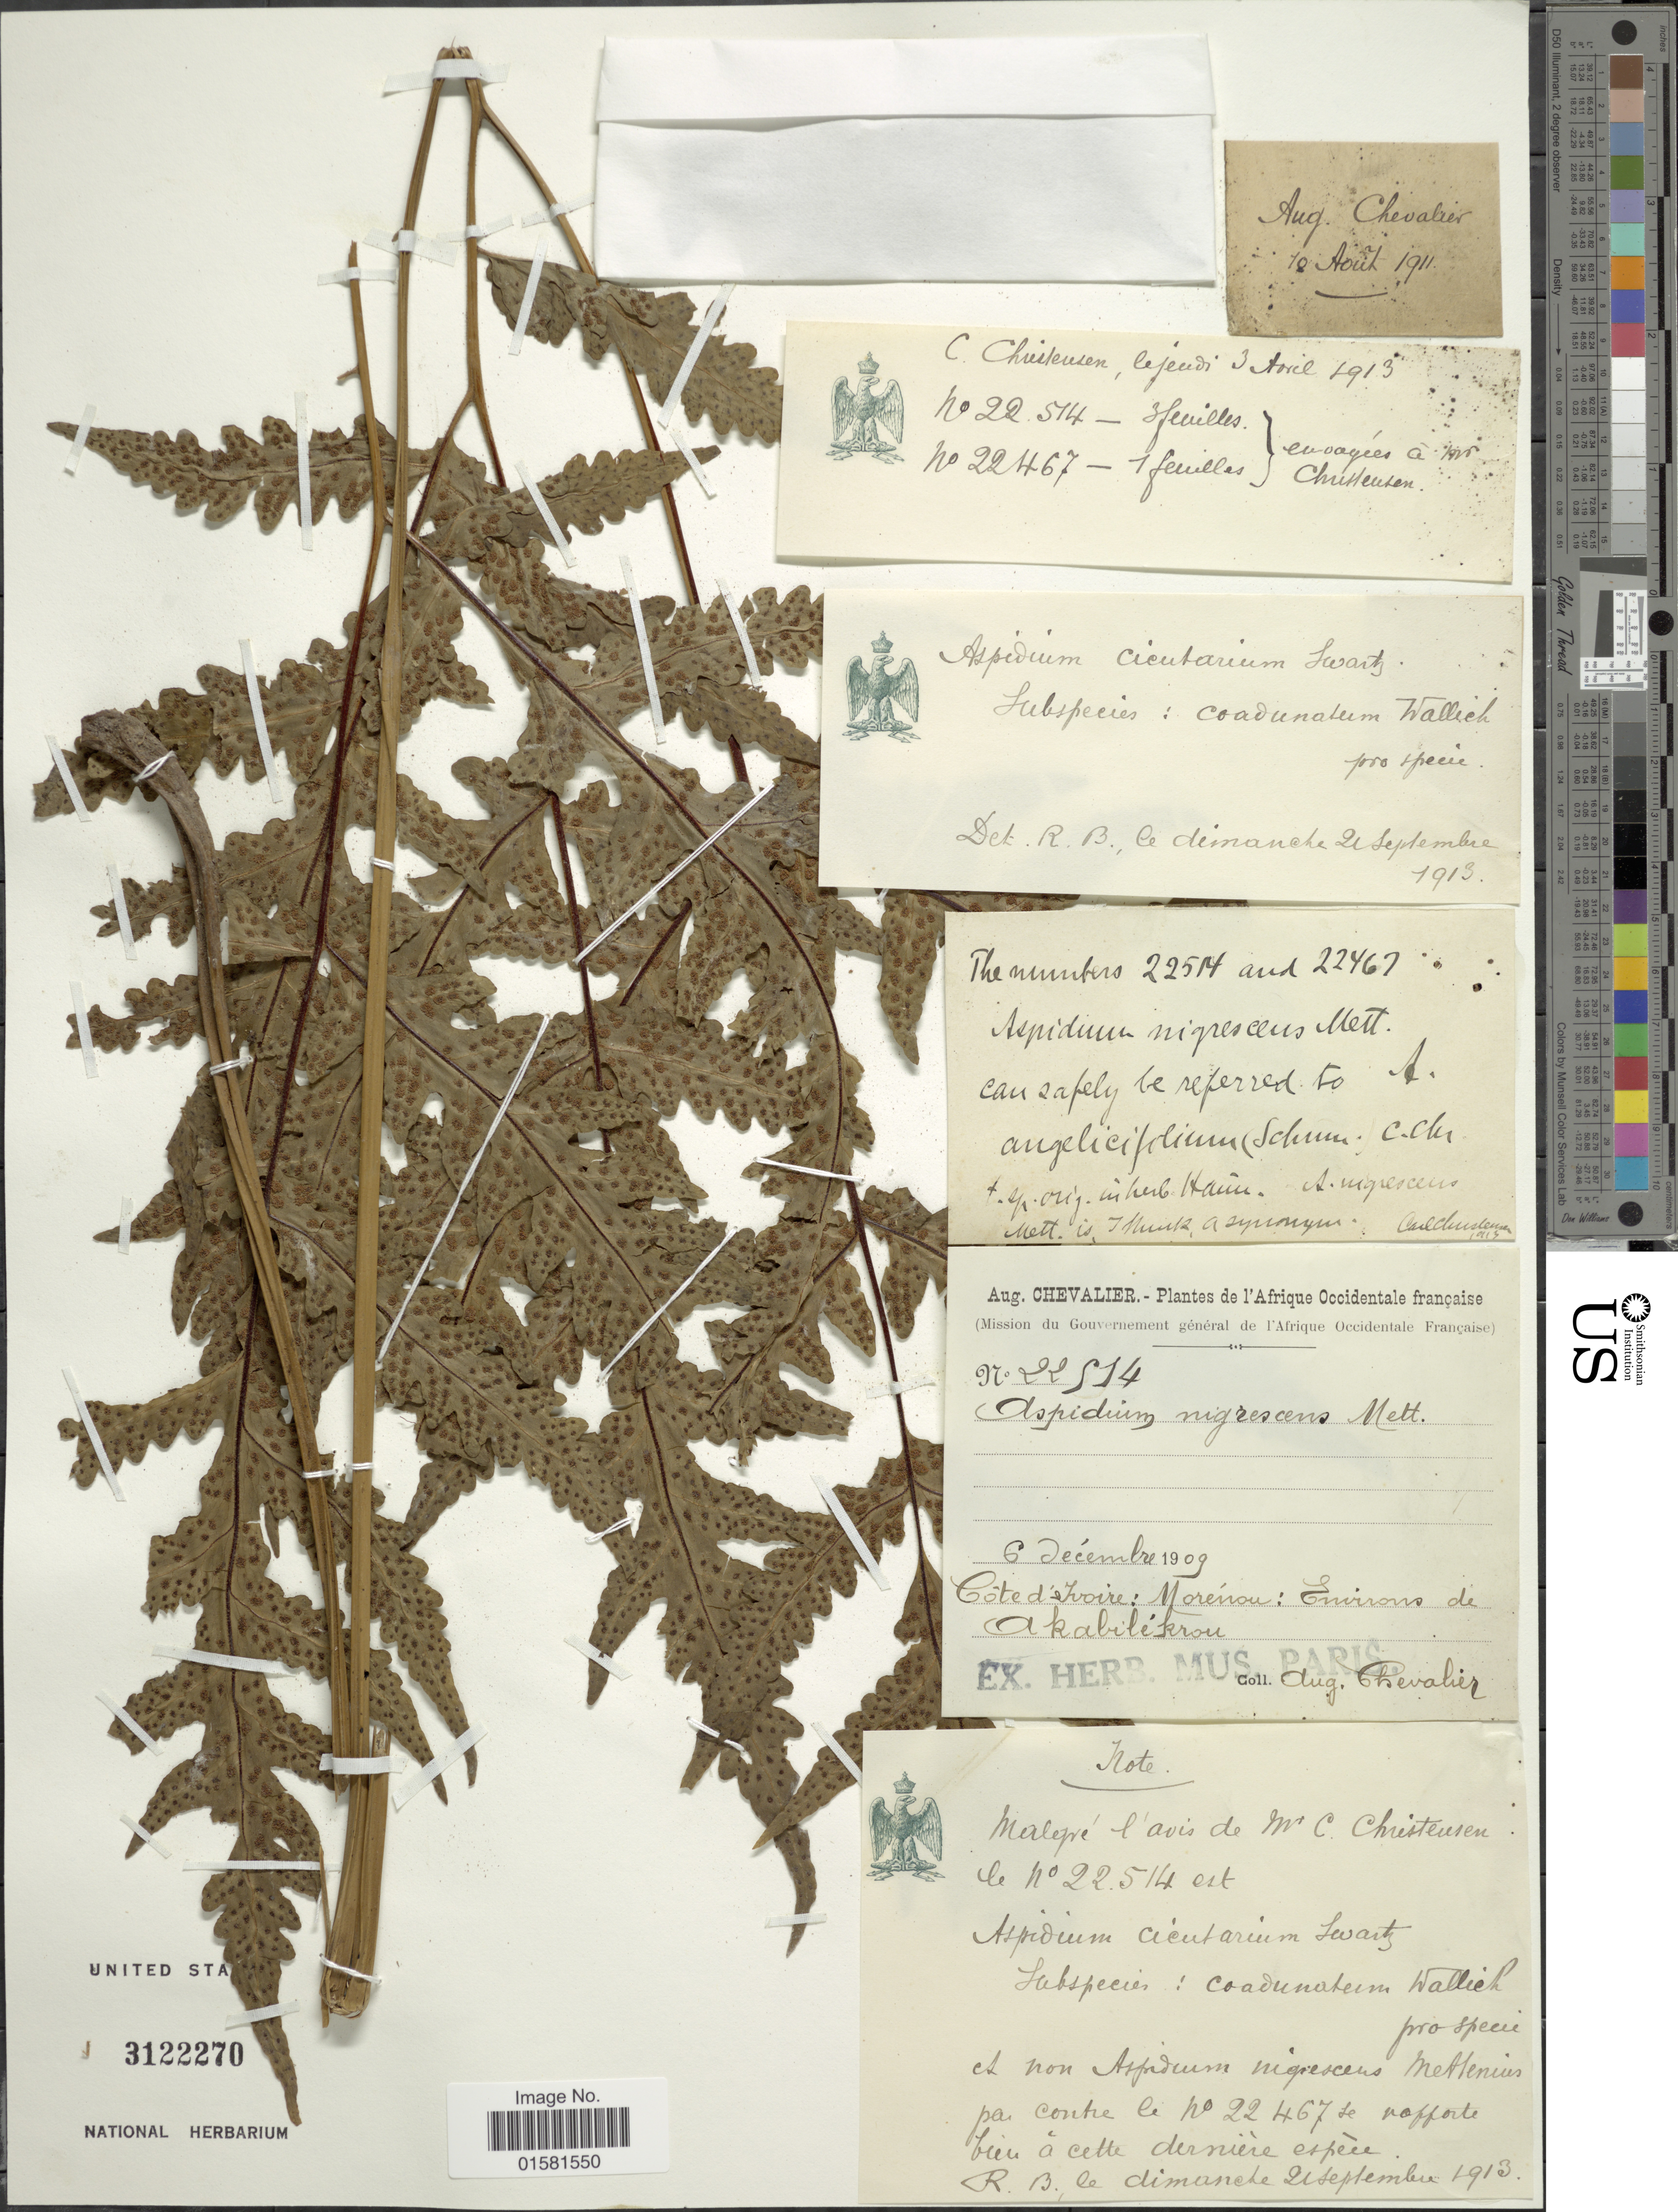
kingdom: Plantae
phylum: Tracheophyta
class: Polypodiopsida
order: Polypodiales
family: Tectariaceae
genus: Tectaria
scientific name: Tectaria cicutaria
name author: (L.) Copel.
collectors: A. J. Chevalier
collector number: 22514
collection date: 1909-12-06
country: Ivory Coast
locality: Morenou: Environs de Akabile krou [interpreted]